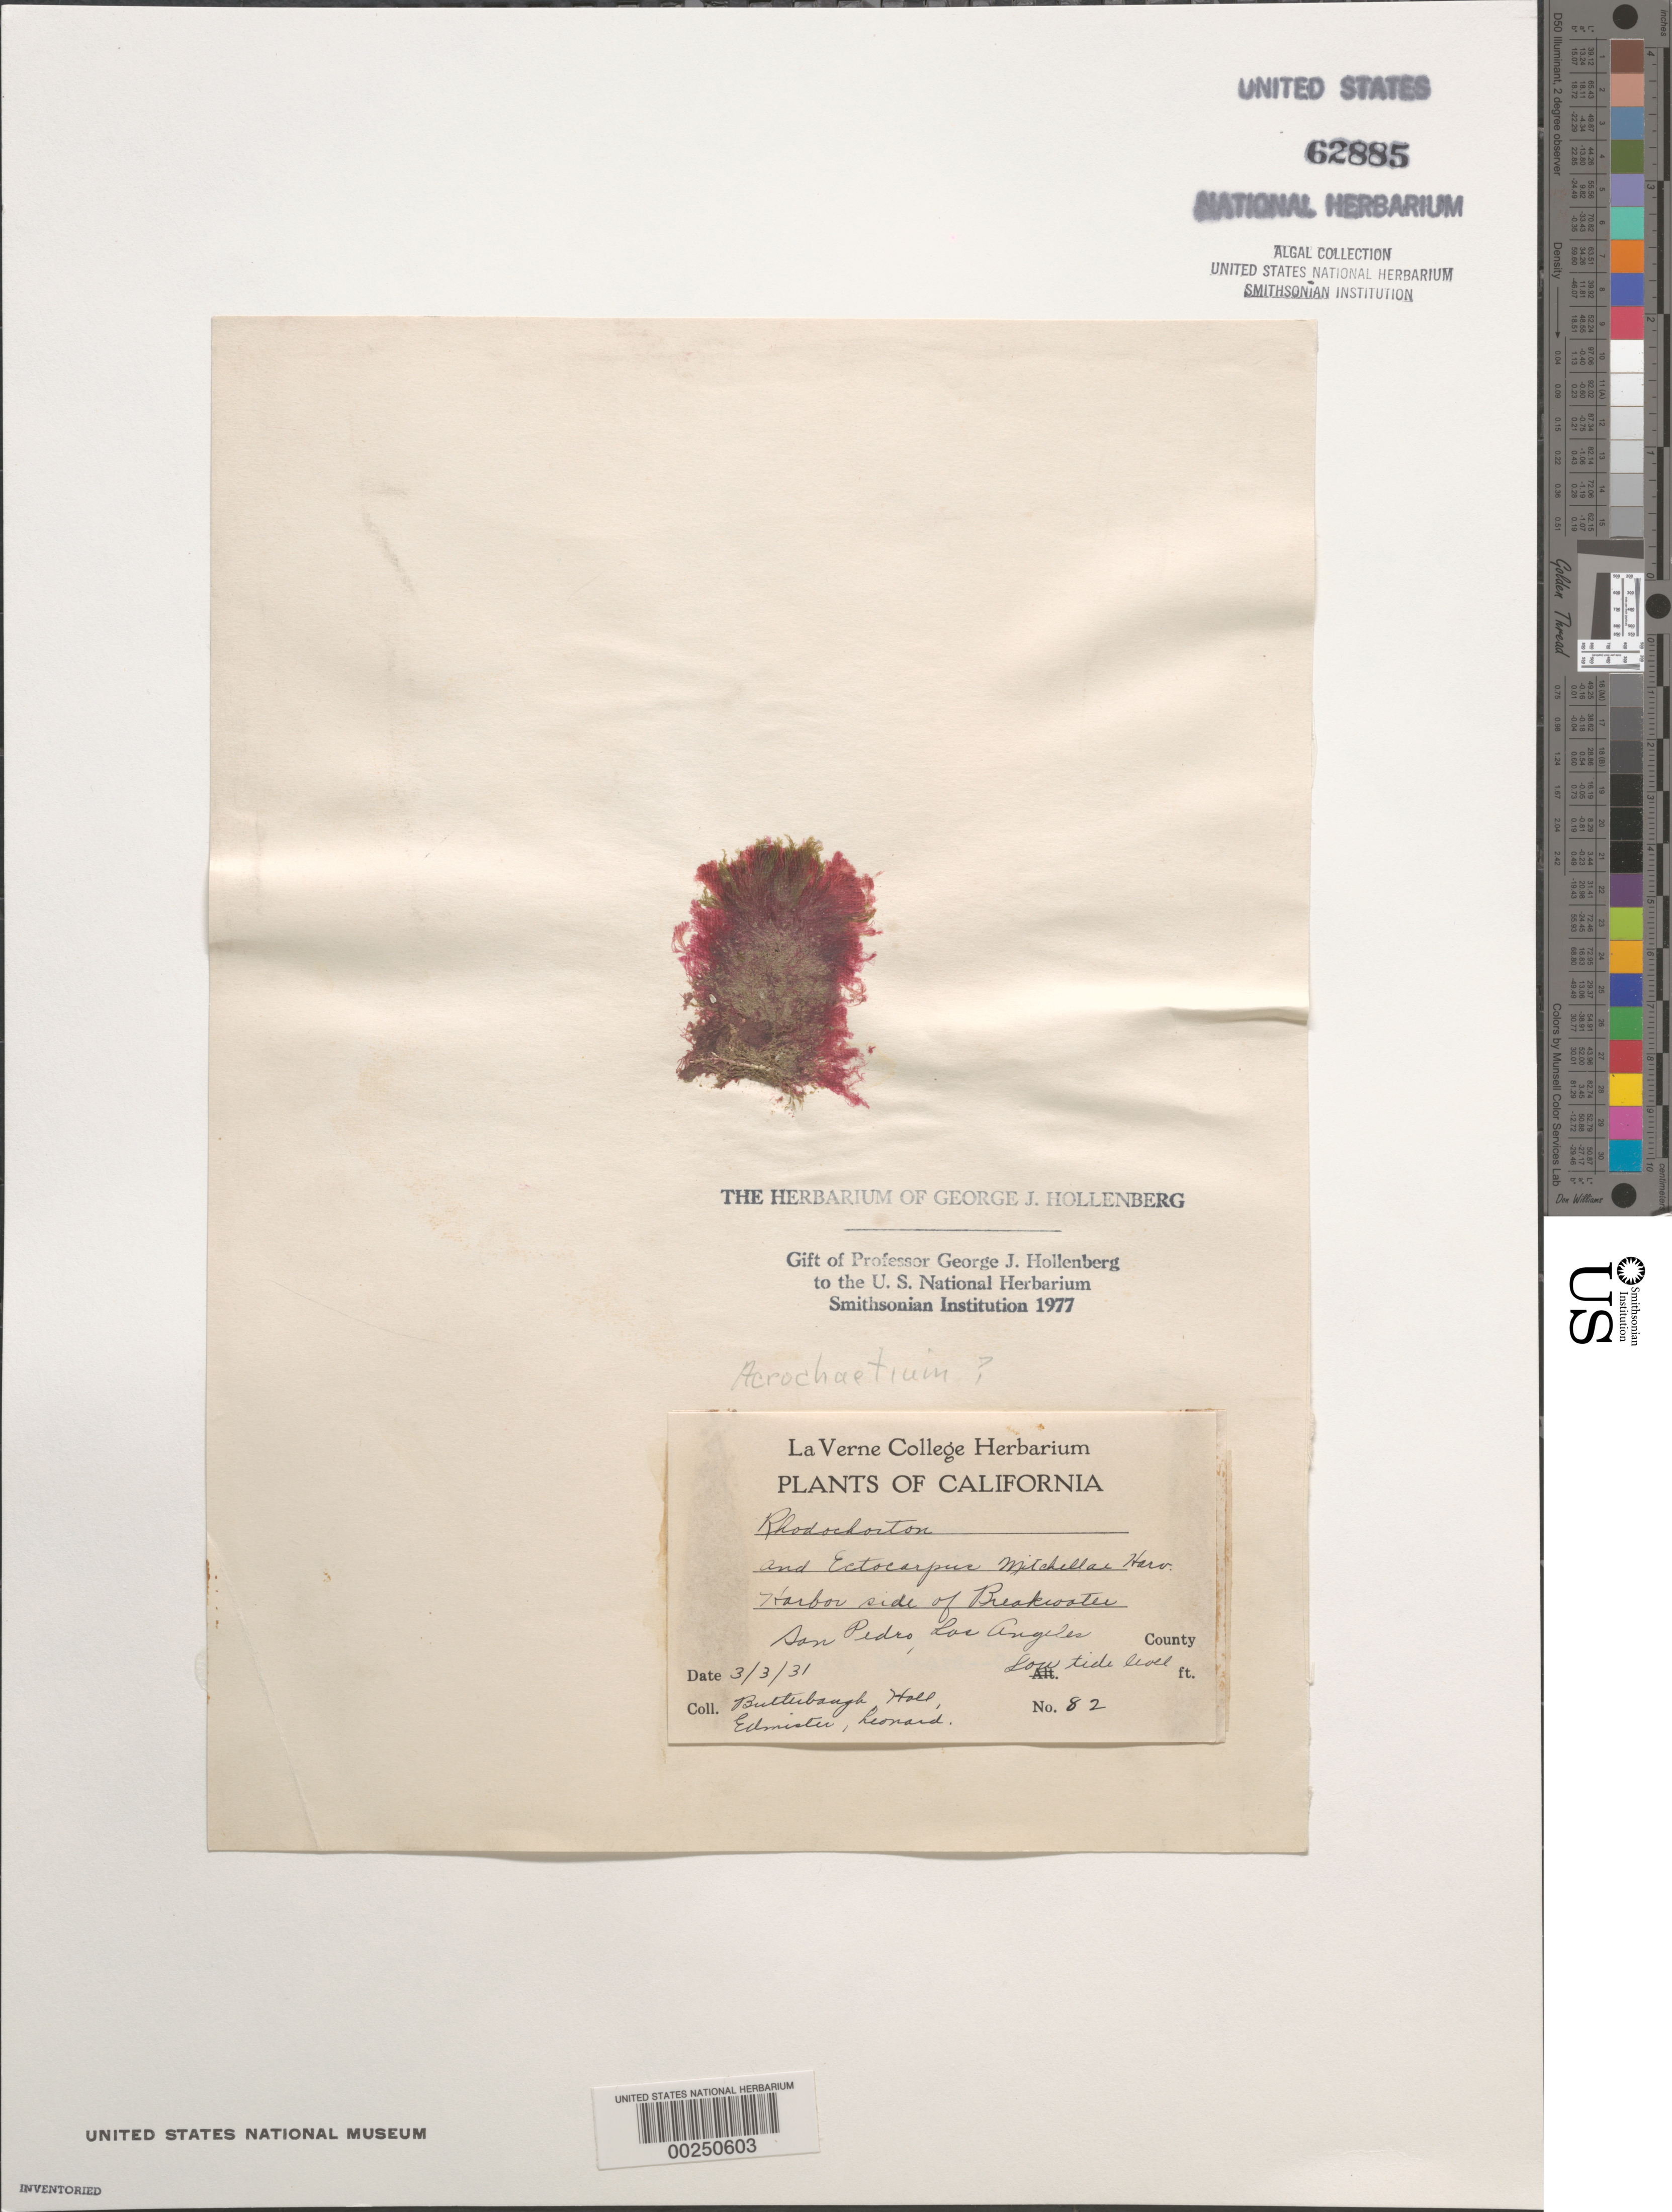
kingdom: Plantae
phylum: Rhodophyta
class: Florideophyceae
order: Acrochaetiales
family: Acrochaetiaceae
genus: Acrochaetium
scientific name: Acrochaetium sp.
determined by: Hollenberg, George J.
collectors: F. Butterbaugh, E. Hall, E. Edmister & G. M. Leonard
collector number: GJH 82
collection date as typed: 03 Mar 1931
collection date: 1931-03-03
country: United States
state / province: California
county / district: Los Angeles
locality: San Pedro breakwater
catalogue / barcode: US 62885